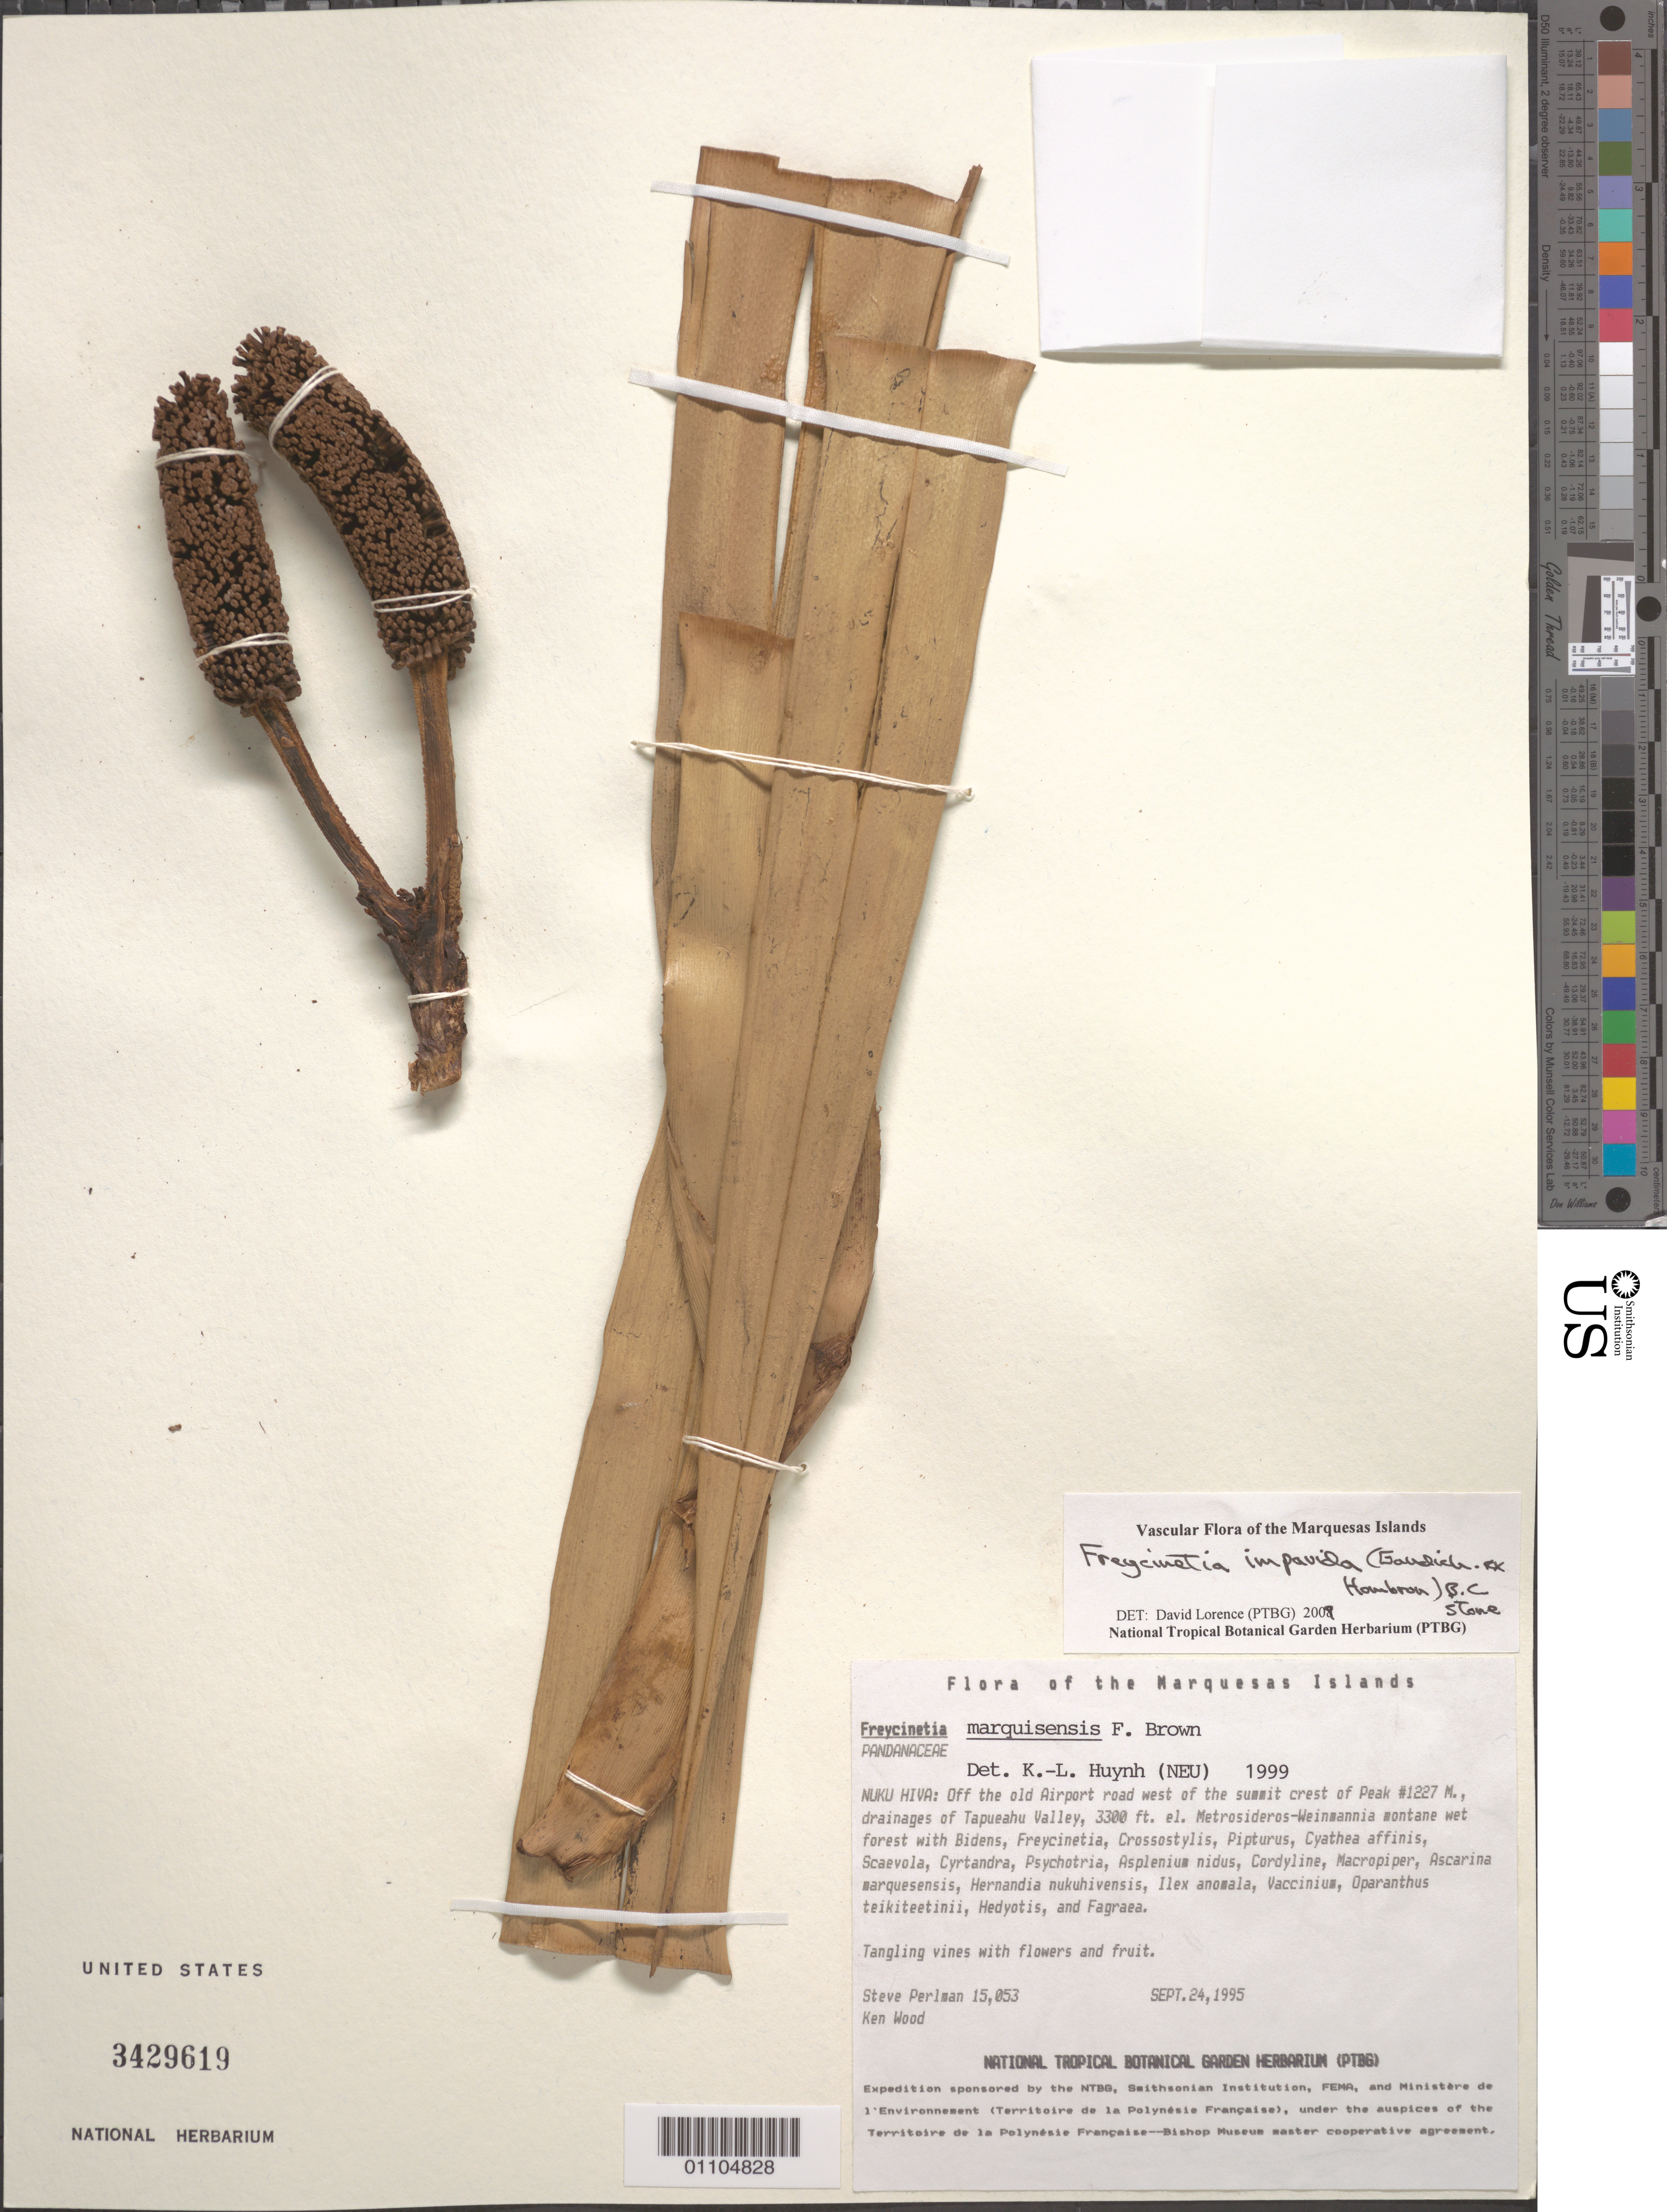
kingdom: Plantae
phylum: Tracheophyta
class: Liliopsida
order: Pandanales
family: Pandanaceae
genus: Freycinetia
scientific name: Freycinetia impavida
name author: (Hombr. & Jacquinot ex Decne.) B.C. Stone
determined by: Lorence, David H.; Wagner, W. H.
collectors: S. P. Perlman & K. R. Wood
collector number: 15053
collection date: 1995-09-24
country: French Polynesia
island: Nuku Hiva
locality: Off old Airport road, W of summit crest, W of Peak #1227 M., drainages of Tapueahu Valley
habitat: Metrosideros-Weinmannia montane wet forest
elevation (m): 1006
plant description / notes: Previously det. as f. marquisensis f. Br. by K.-L. Huynh (NEU) 1999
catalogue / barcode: US 3429619